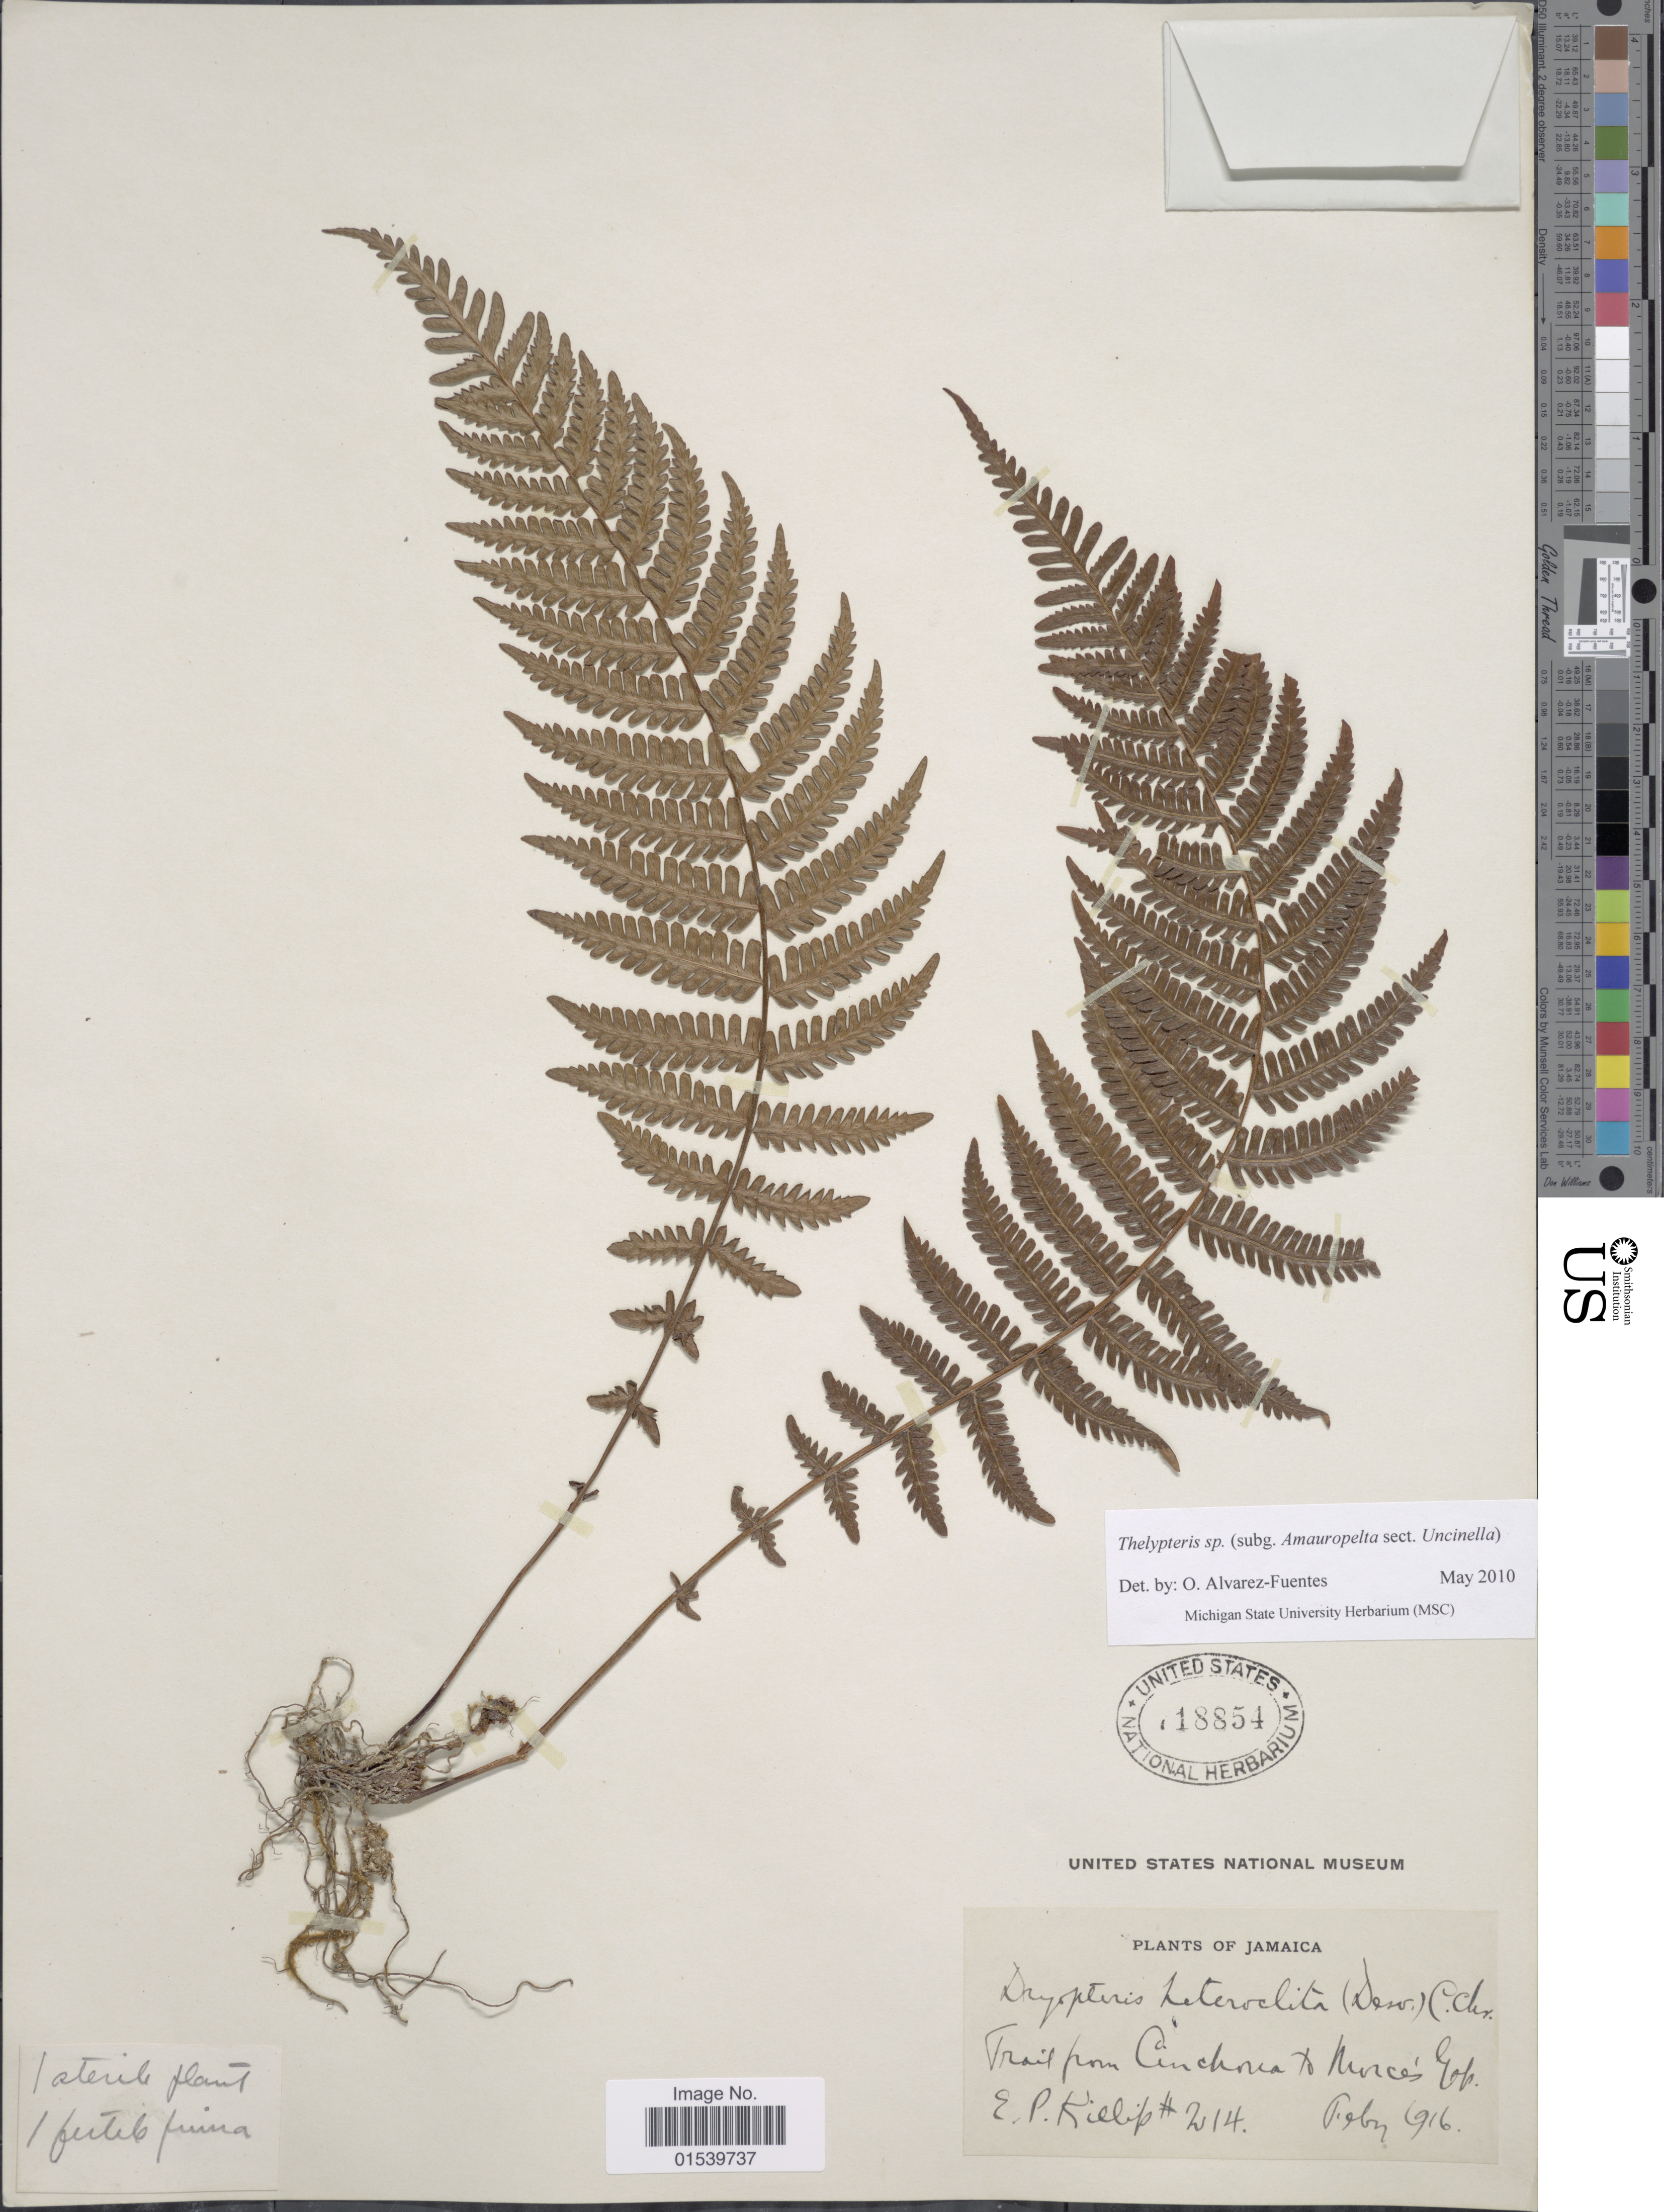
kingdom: Plantae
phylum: Tracheophyta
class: Polypodiopsida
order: Polypodiales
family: Thelypteridaceae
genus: Amauropelta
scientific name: Amauropelta sp.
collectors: E. P. Killip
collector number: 214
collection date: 1916-02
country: Jamaica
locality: Trail from Cinchora to Morces Gap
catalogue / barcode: US 718854